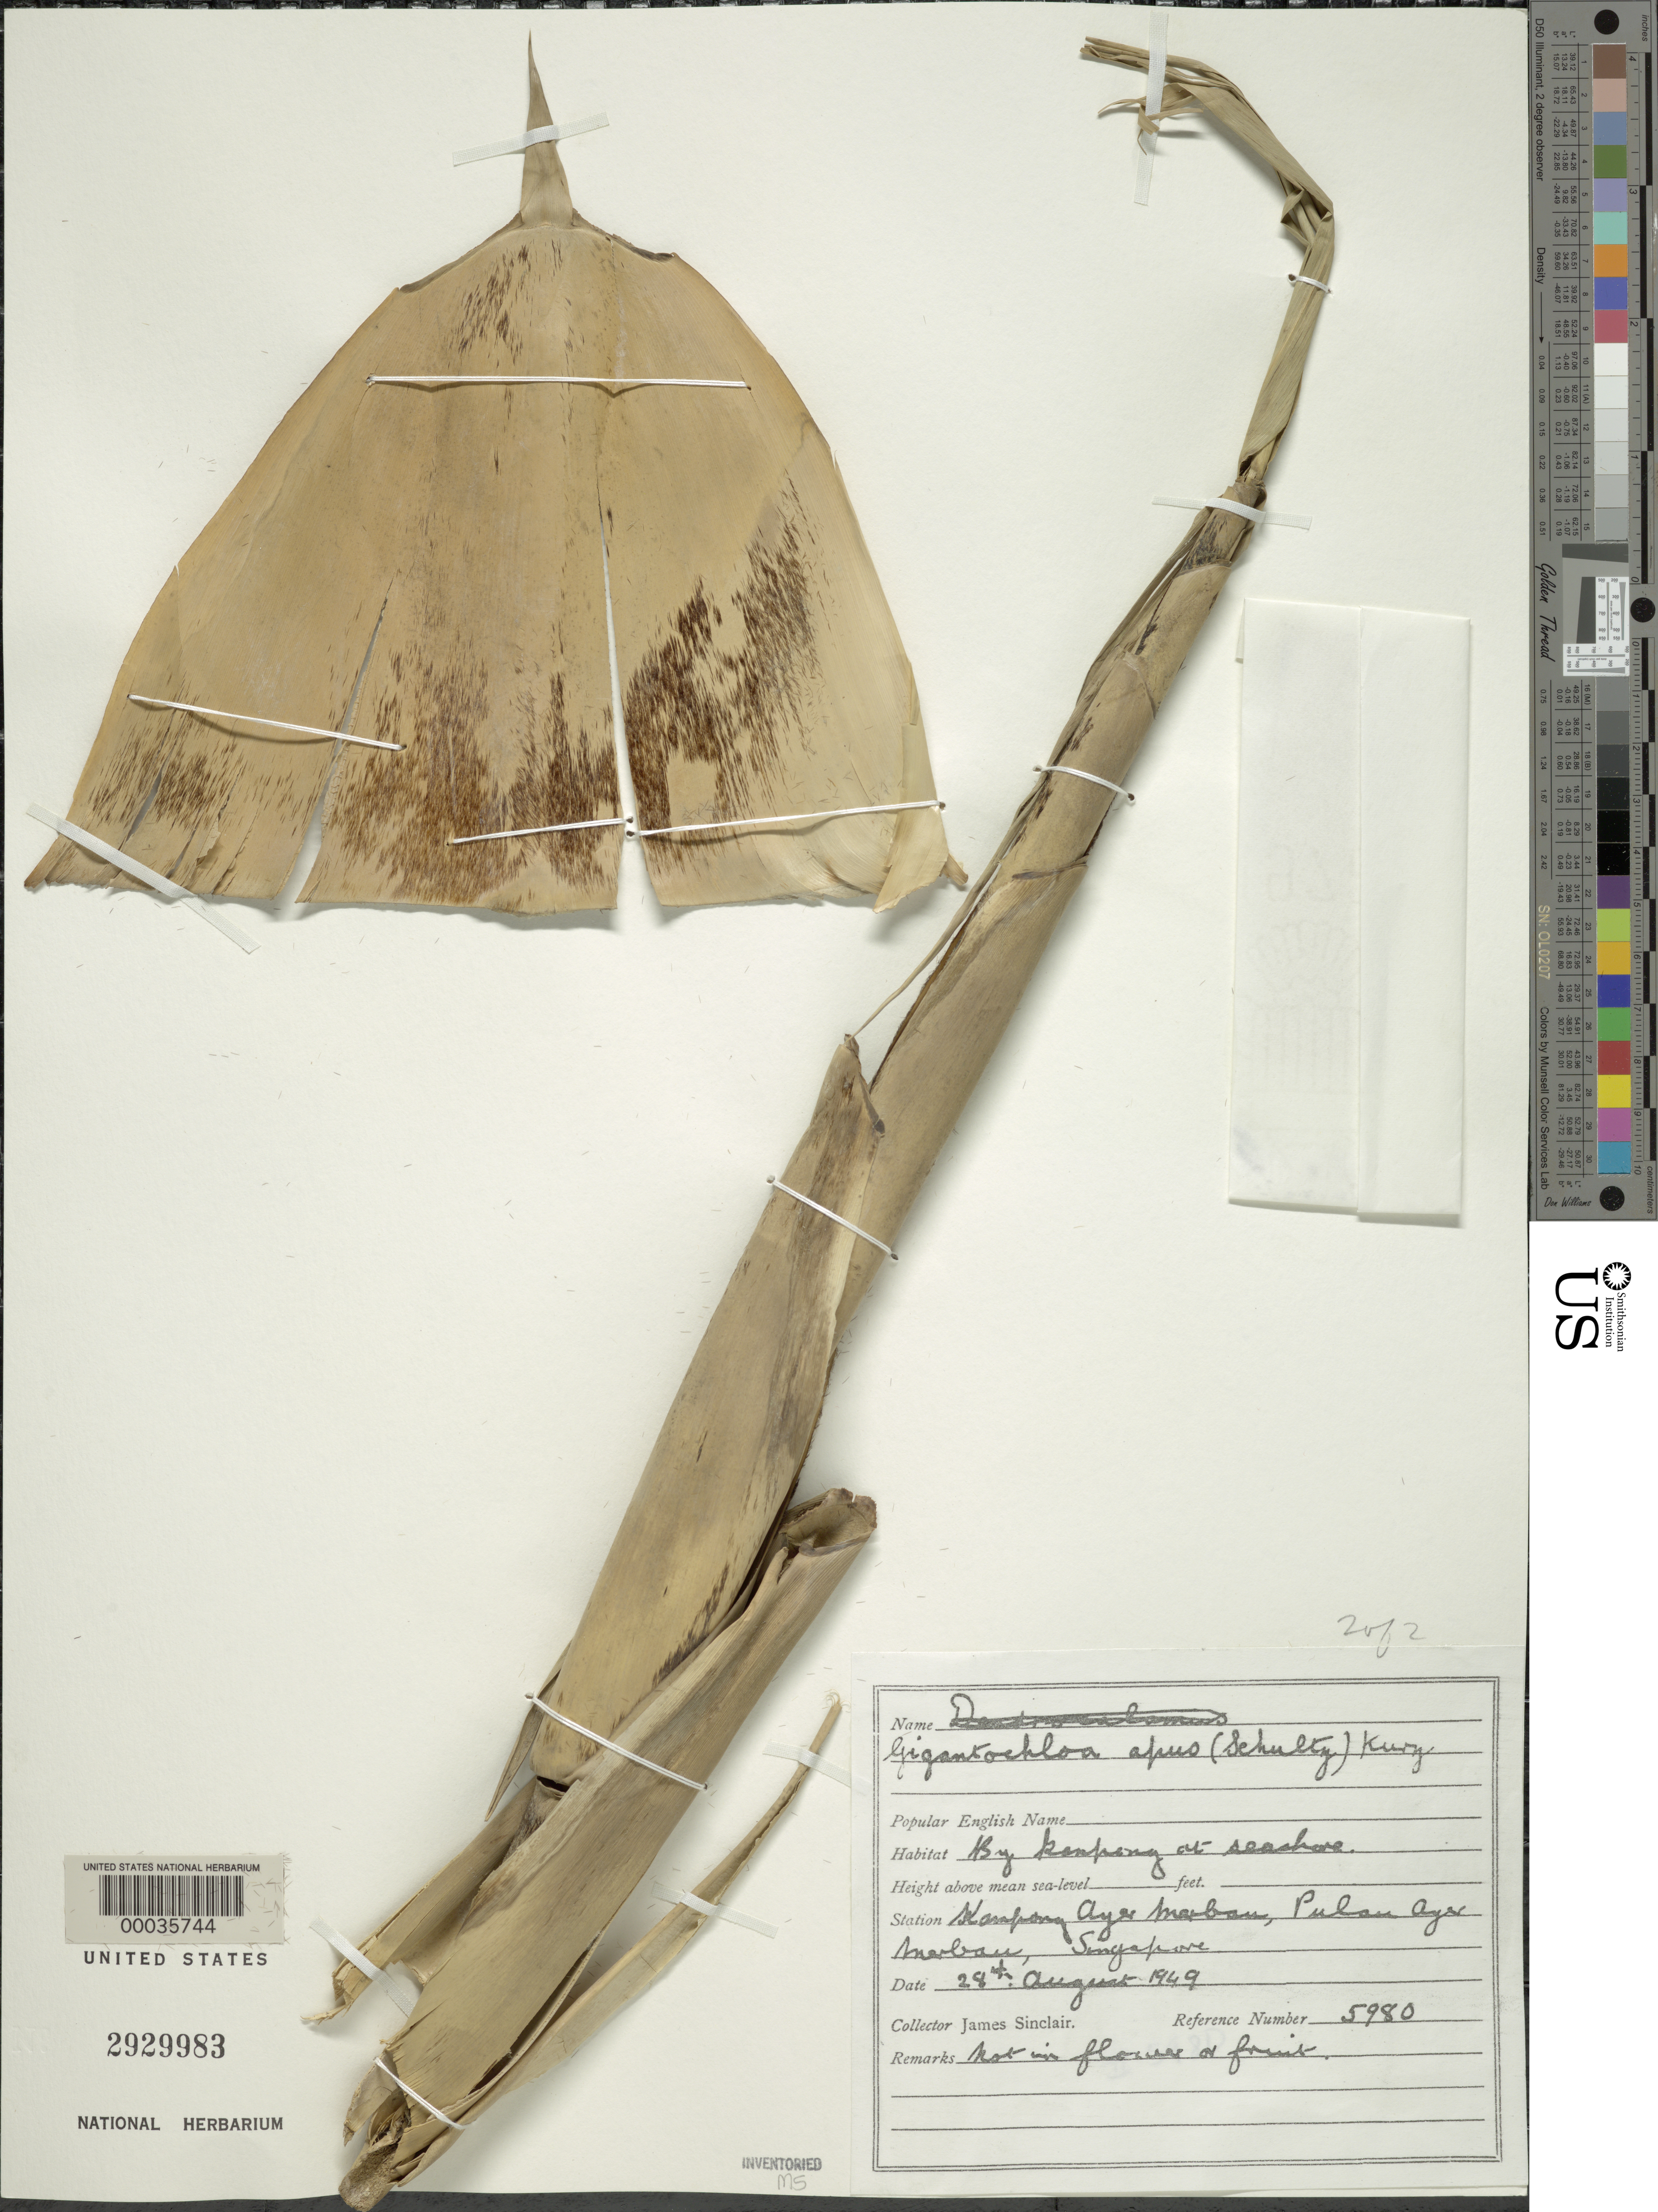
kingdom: Plantae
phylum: Tracheophyta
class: Liliopsida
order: Poales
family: Poaceae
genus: Dendrocalamus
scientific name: Dendrocalamus apus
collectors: J. Sinclair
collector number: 5980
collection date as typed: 28 Aug 1949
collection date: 1949-08-28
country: Singapore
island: Singapore Island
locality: Kampong [Malay Peninsula]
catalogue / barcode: US 2929983